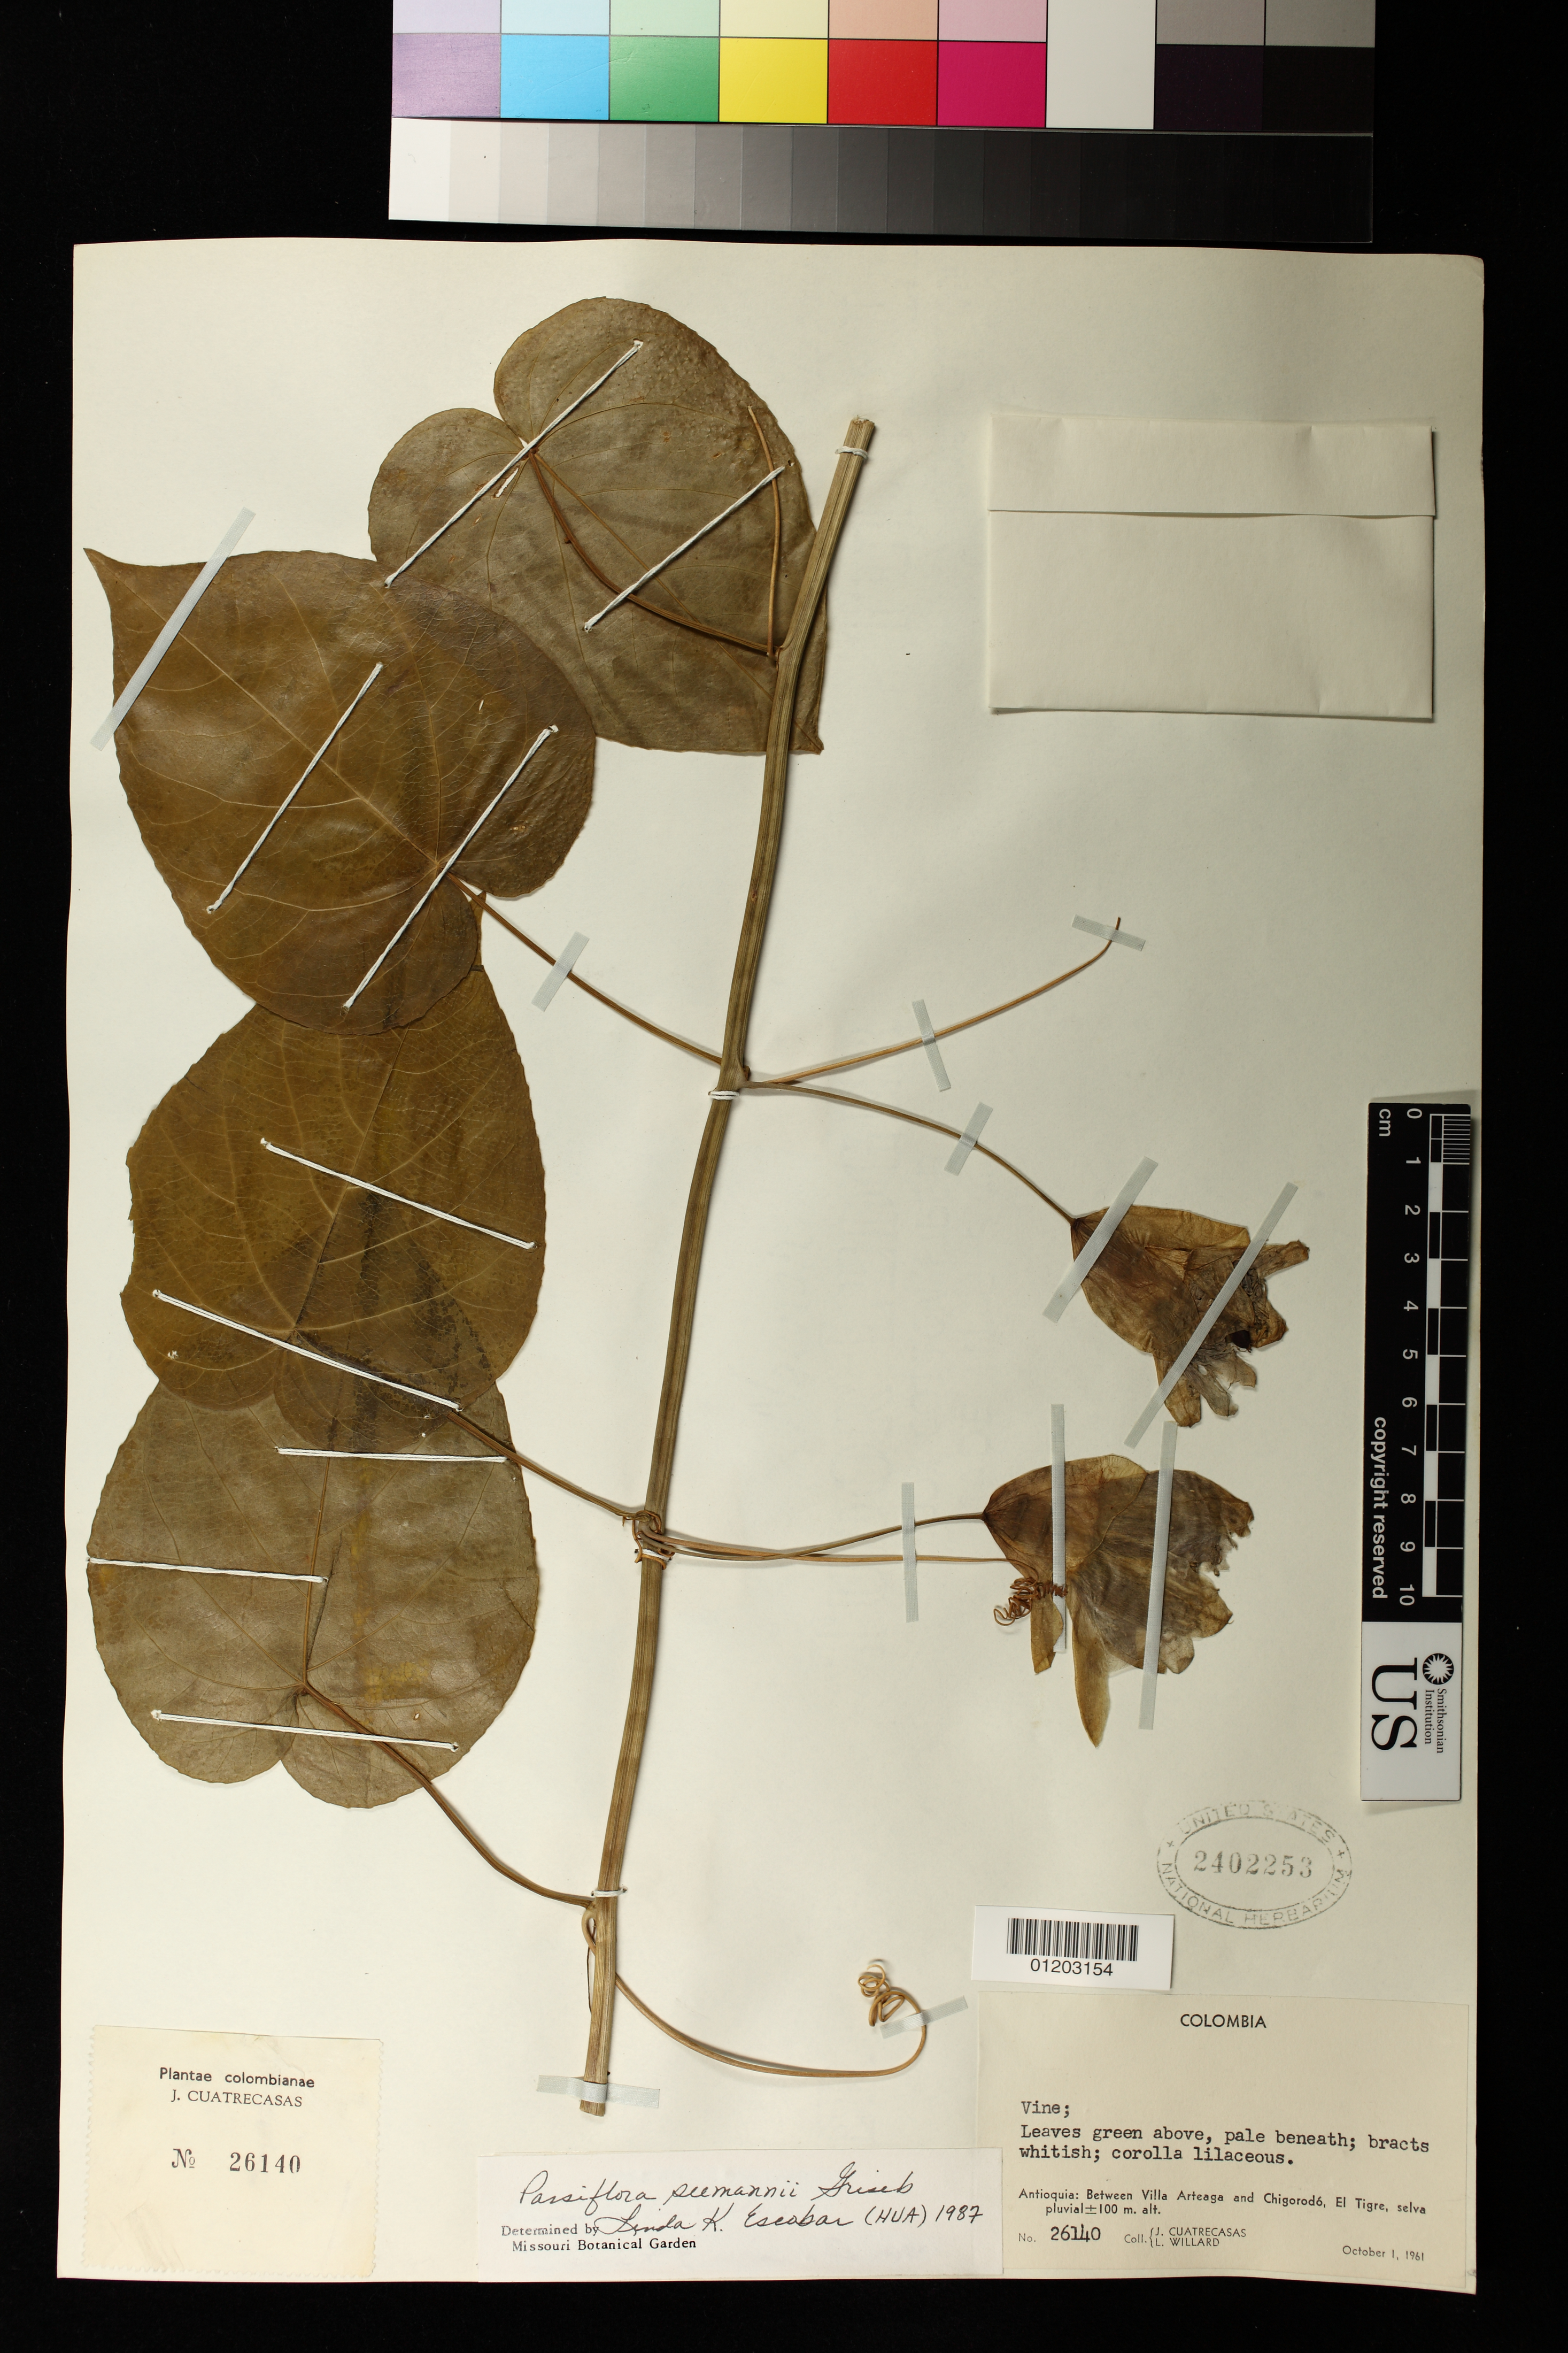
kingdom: Plantae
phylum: Tracheophyta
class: Magnoliopsida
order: Malpighiales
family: Passifloraceae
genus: Passiflora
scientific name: Passiflora seemannii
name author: Griseb.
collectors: J. Cuatrecasas & L. Willard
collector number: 26140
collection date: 1961-10-01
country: Colombia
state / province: Antioquia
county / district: Villa Arteaga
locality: Between Villa Arteaga and Chigorodo, El Tigre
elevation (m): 100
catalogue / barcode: US 2402253